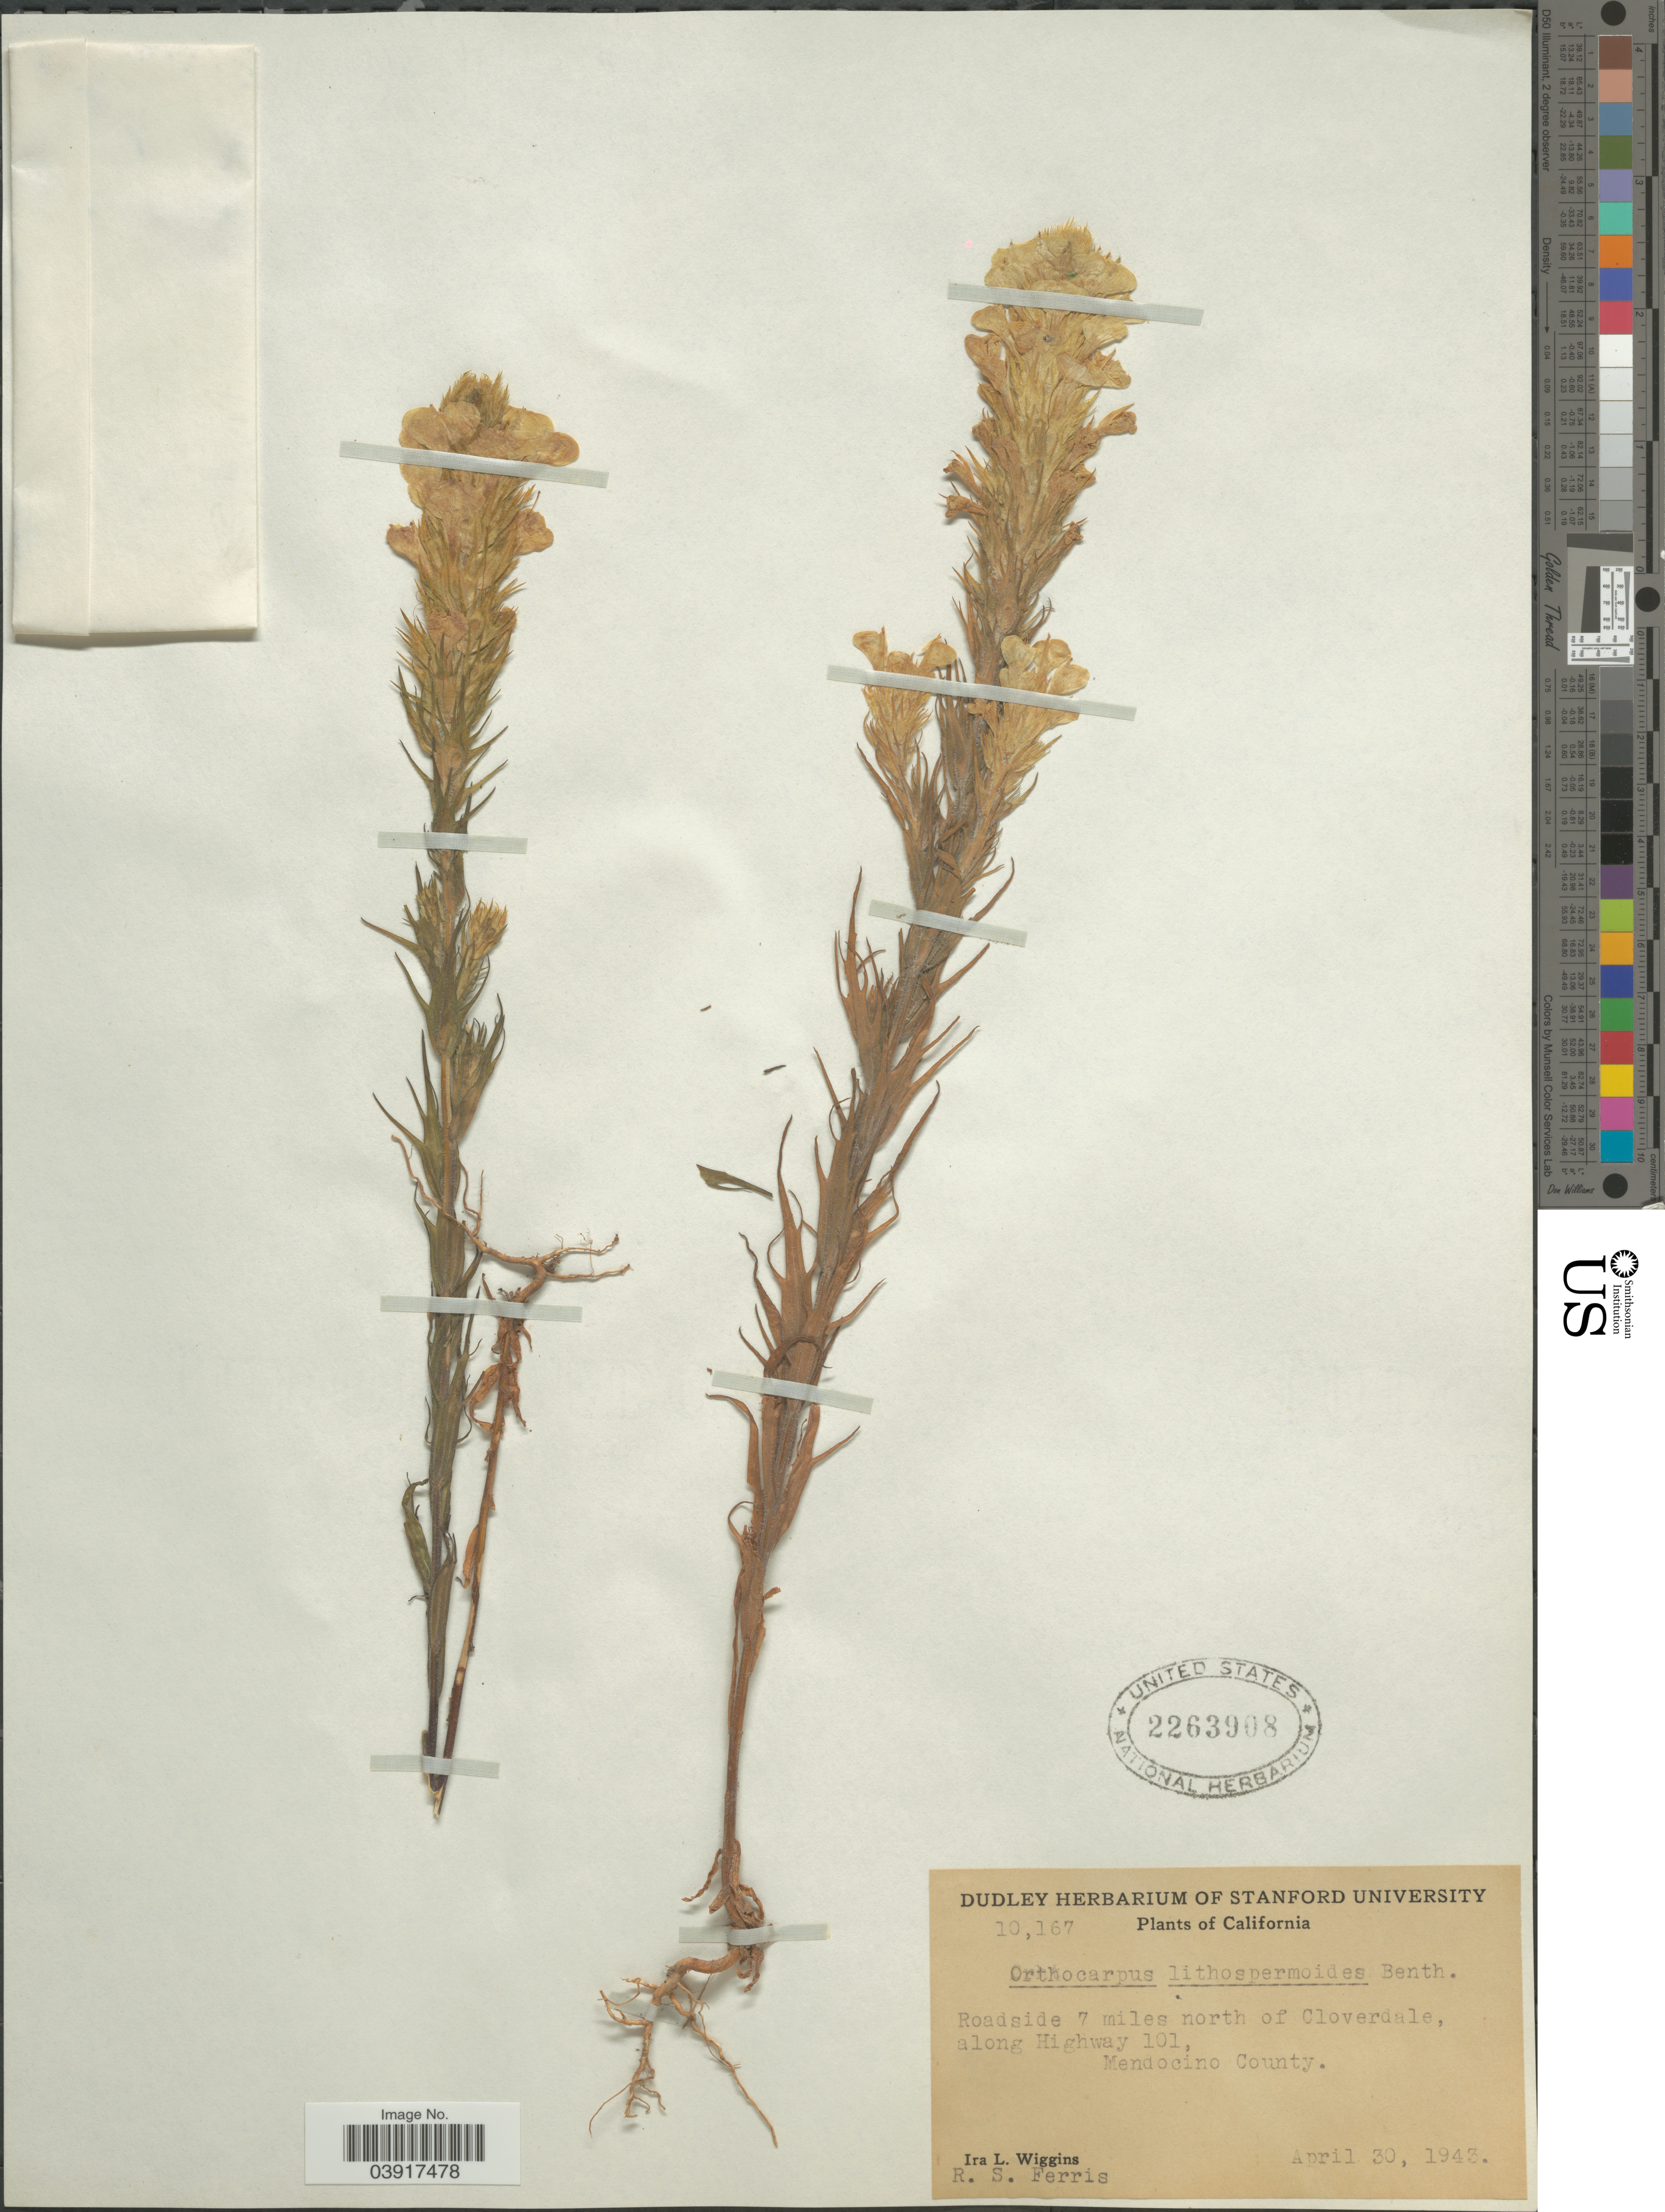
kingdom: Plantae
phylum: Tracheophyta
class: Magnoliopsida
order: Lamiales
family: Orobanchaceae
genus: Orthocarpus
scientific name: Orthocarpus lithospermoides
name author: Benth.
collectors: I. L. Wiggins & R. S. Ferris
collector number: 10167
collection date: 1943-04-30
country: United States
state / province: California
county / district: Mendocino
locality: Roadside 7 miles north of Cloverdale, along Highway 101, Mendocino County.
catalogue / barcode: US 2263908